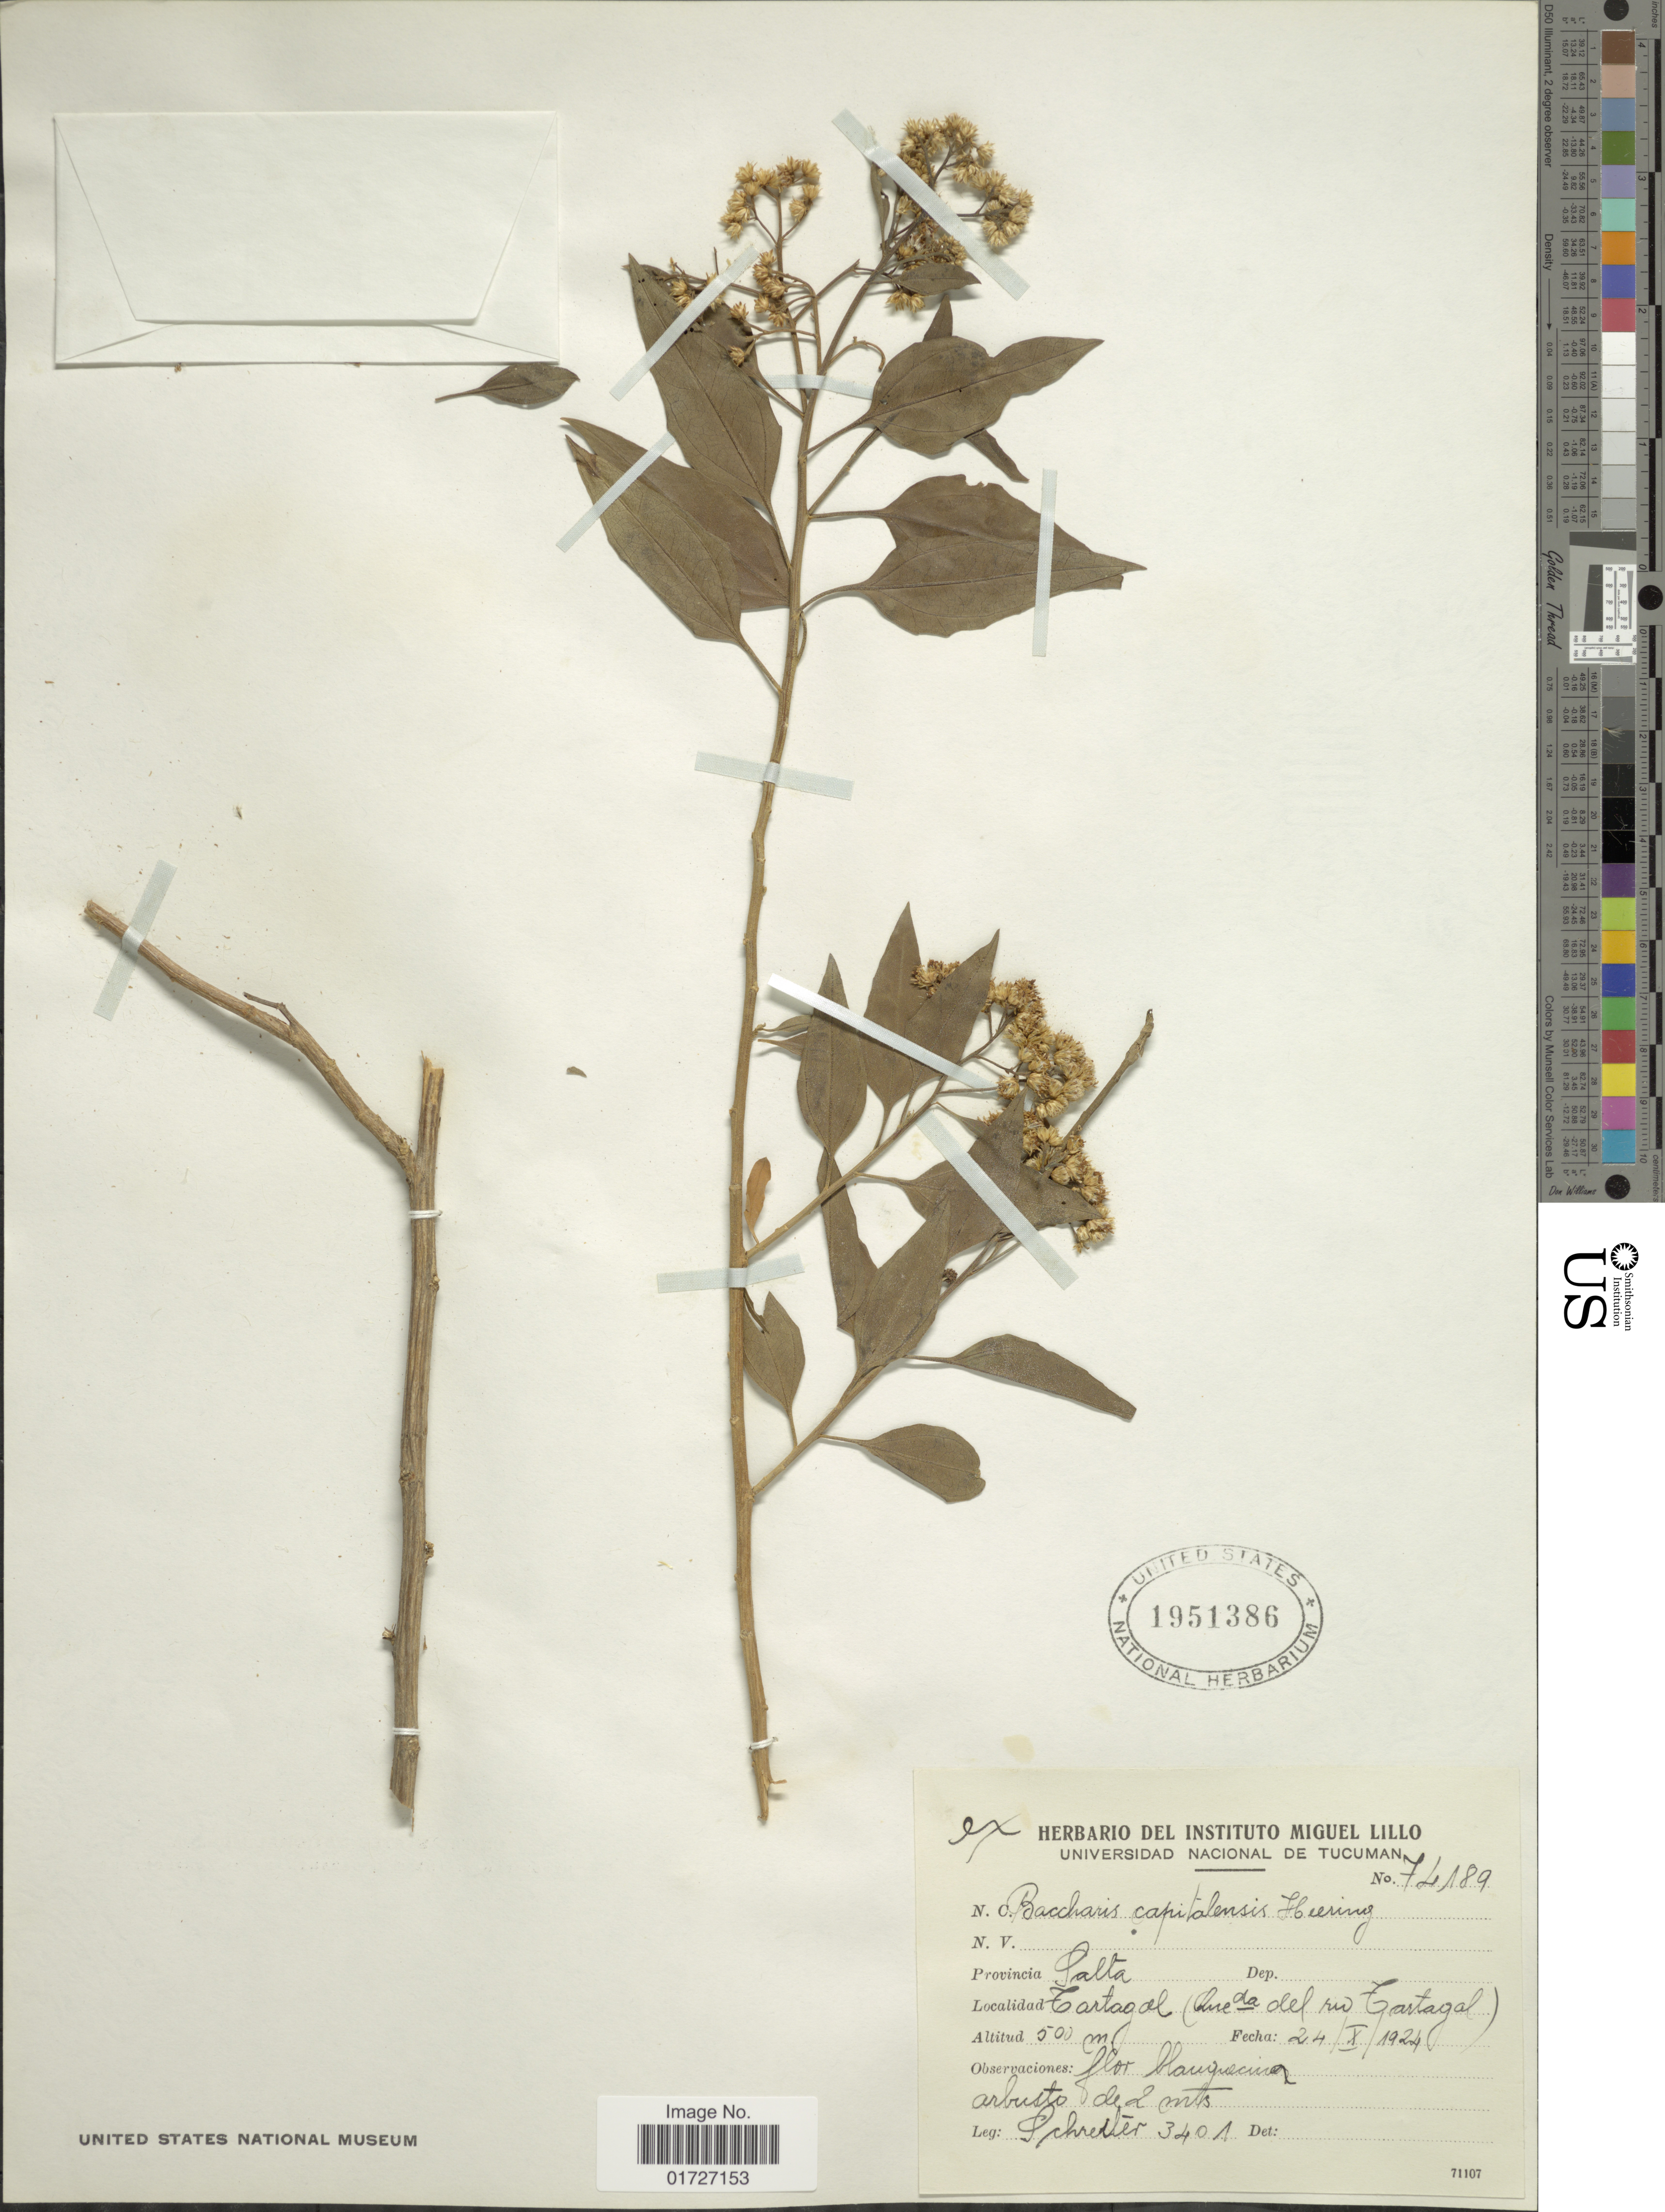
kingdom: Plantae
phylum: Tracheophyta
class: Magnoliopsida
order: Asterales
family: Asteraceae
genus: Baccharis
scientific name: Baccharis capitalensis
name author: Heering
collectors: -. Schreiter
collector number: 3401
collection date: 1924-10-24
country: Argentina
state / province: Salta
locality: Cartagal (Queda del rio Cartagal)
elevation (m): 500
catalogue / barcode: US 1951386